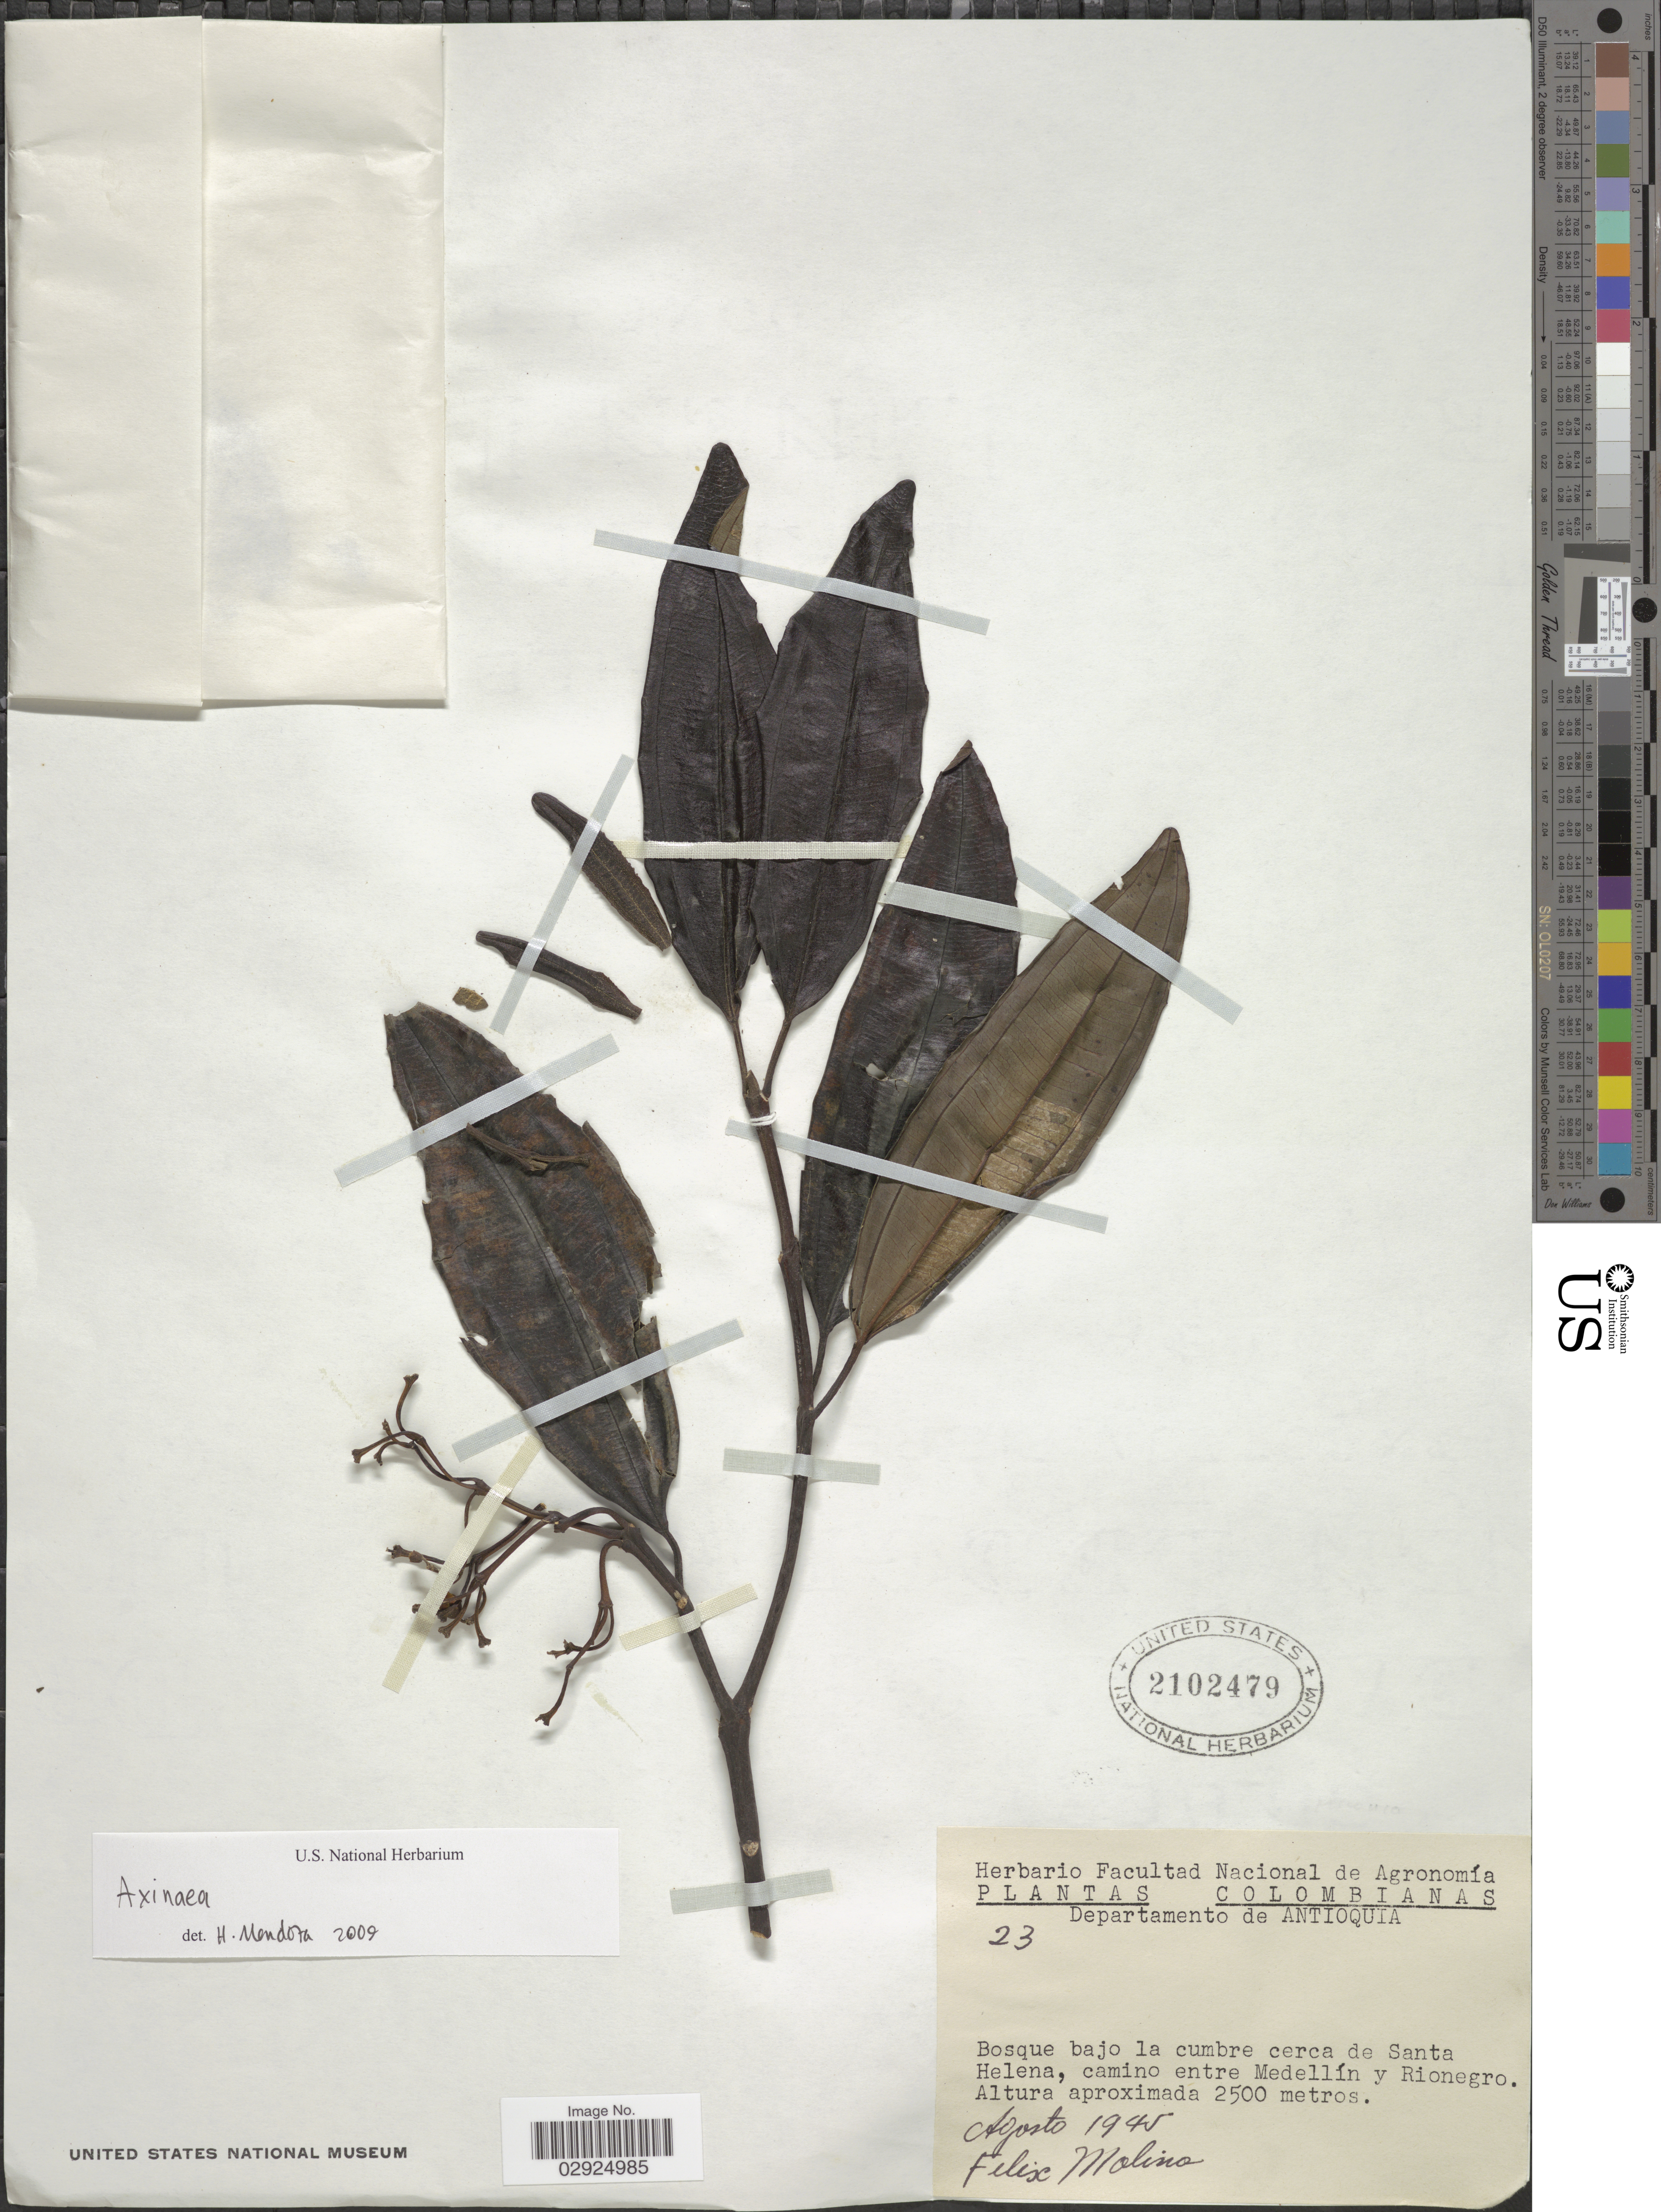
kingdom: Plantae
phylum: Tracheophyta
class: Magnoliopsida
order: Myrtales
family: Melastomataceae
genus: Axinaea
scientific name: Axinaea sp.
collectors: F. Molina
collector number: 23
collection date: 1945-08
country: Colombia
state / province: Antioquia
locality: Departamento de Antioquia, Bosque bajo la cumbre cerca de Santa Helena, camino entre Medellín y Rionegro.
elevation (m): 2500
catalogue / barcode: US 2102479